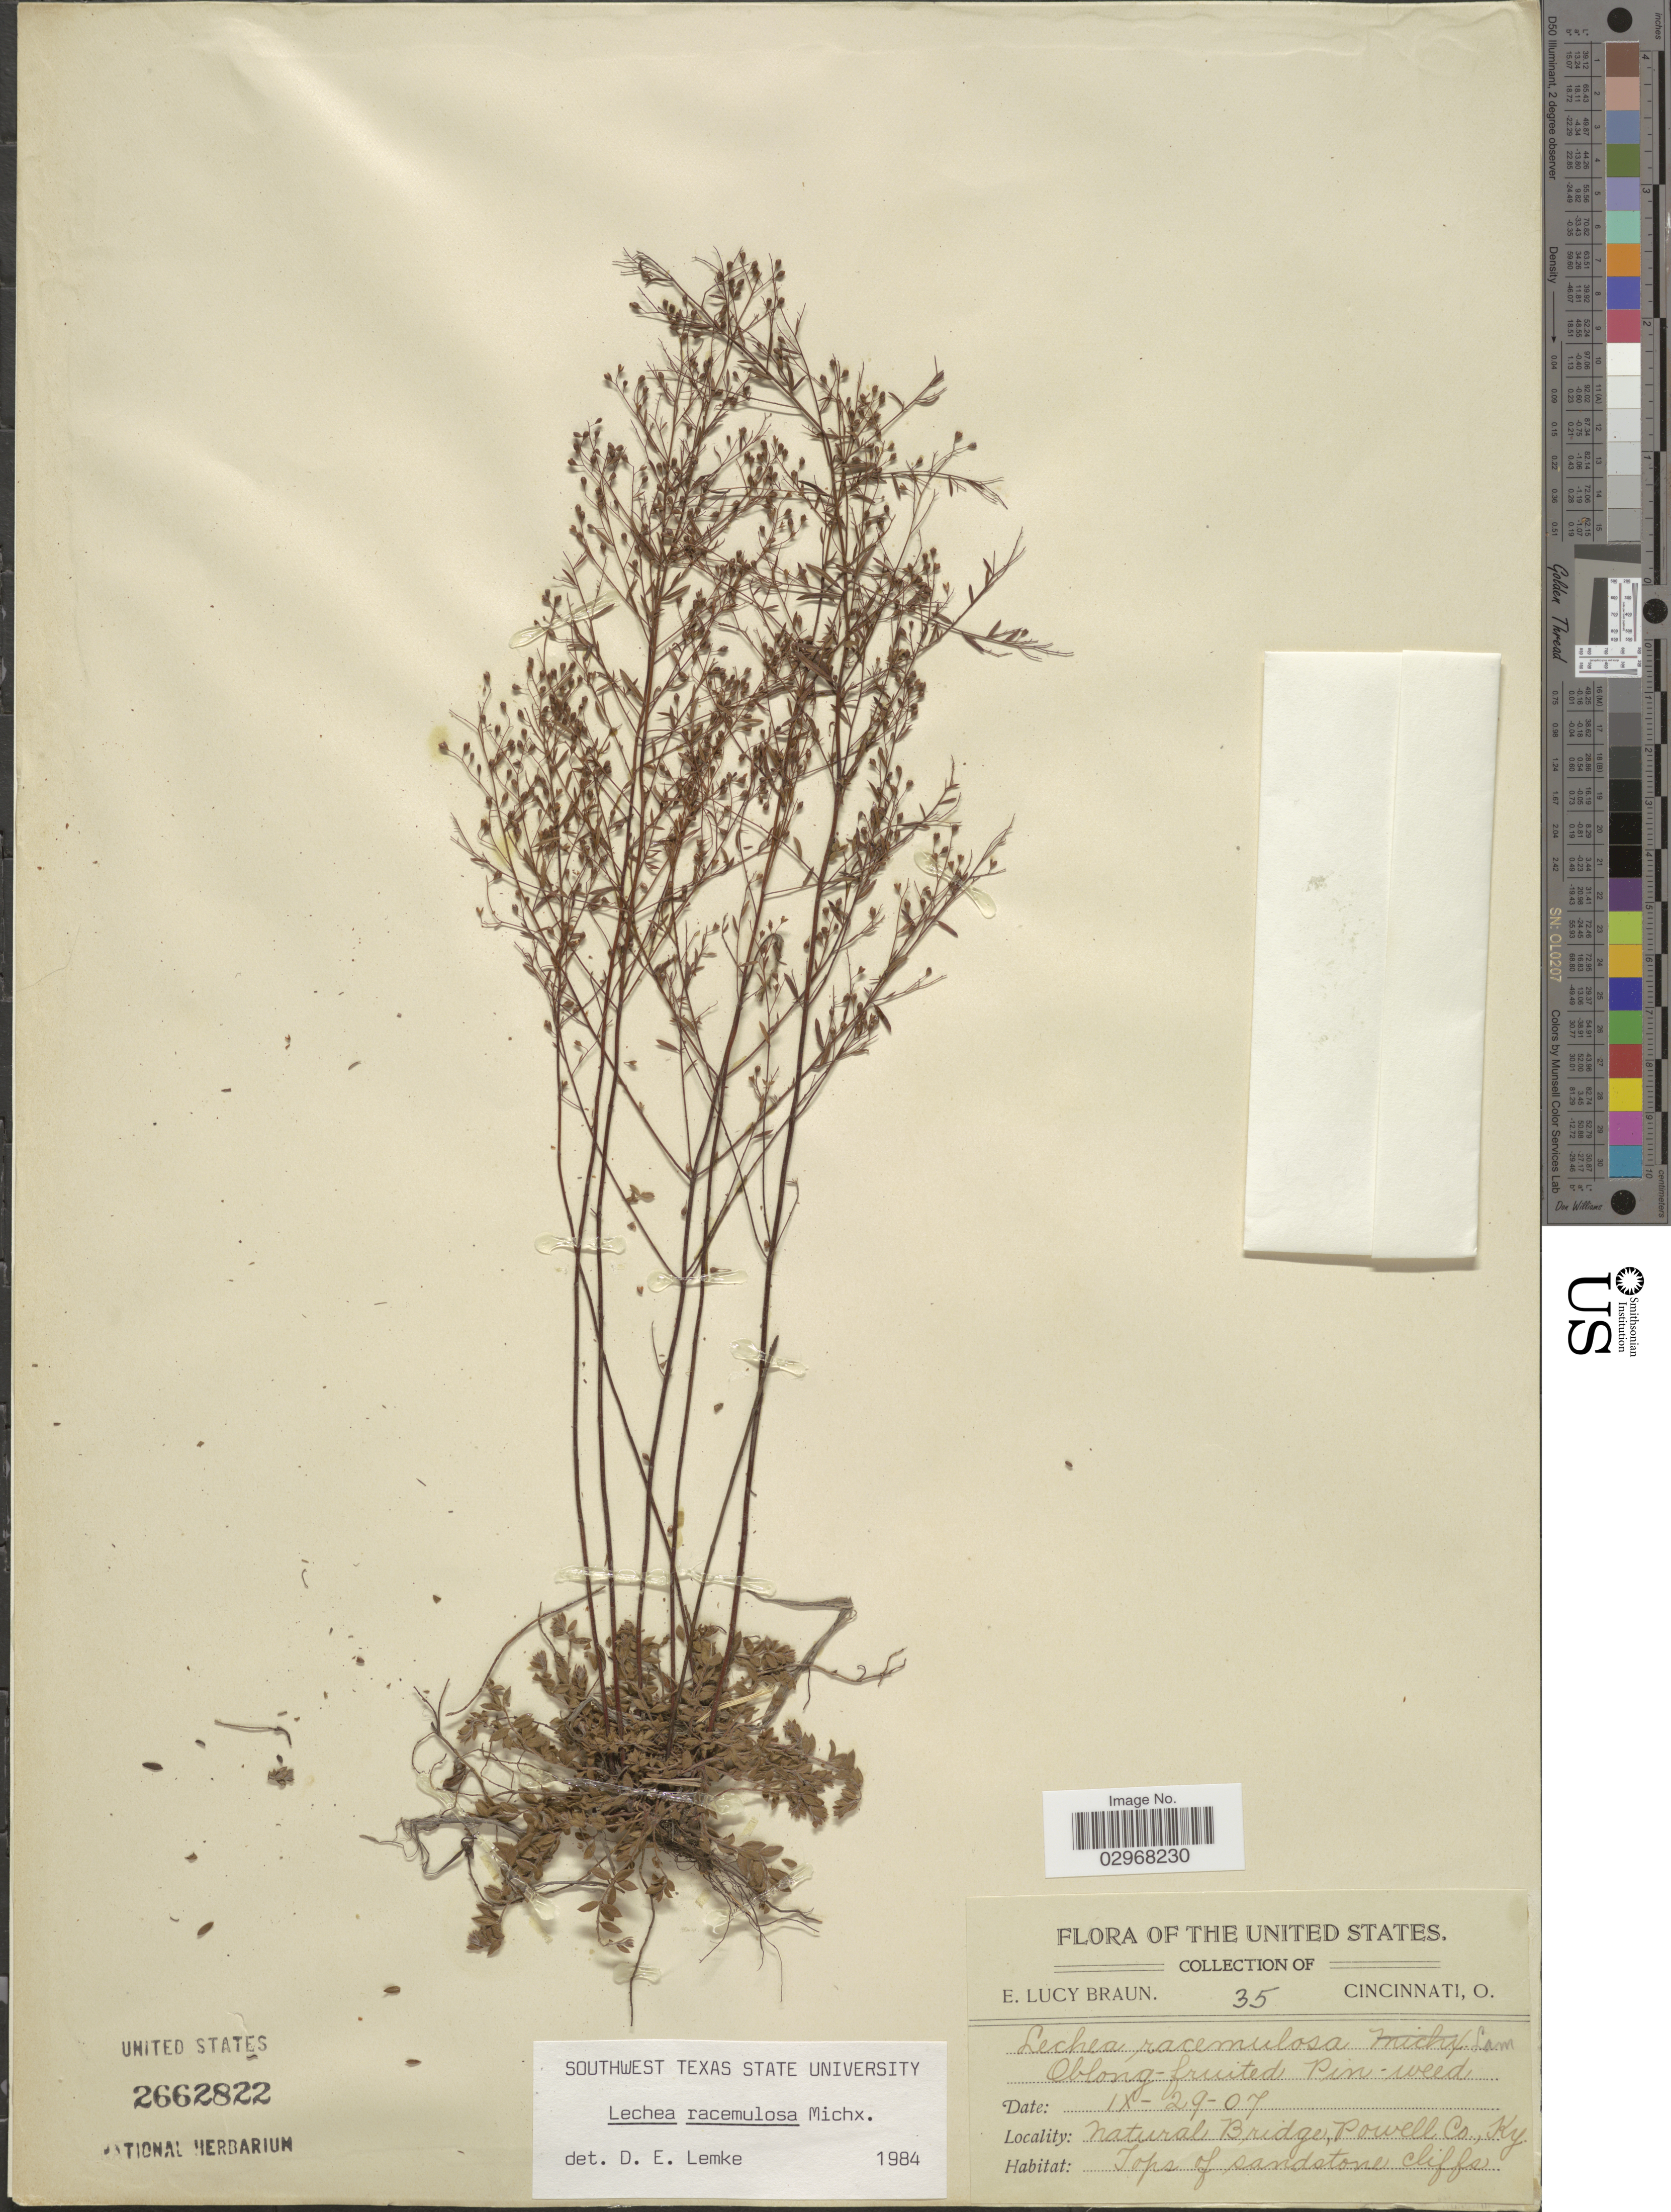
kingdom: Plantae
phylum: Tracheophyta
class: Magnoliopsida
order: Malvales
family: Cistaceae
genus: Lechea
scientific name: Lechea racemulosa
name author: Michx.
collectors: E. L. Braun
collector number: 35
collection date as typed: Transcribed d/m/y: 29/9/7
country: United States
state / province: Kentucky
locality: Natural Bridge, Powell Co.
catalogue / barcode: US 2662822